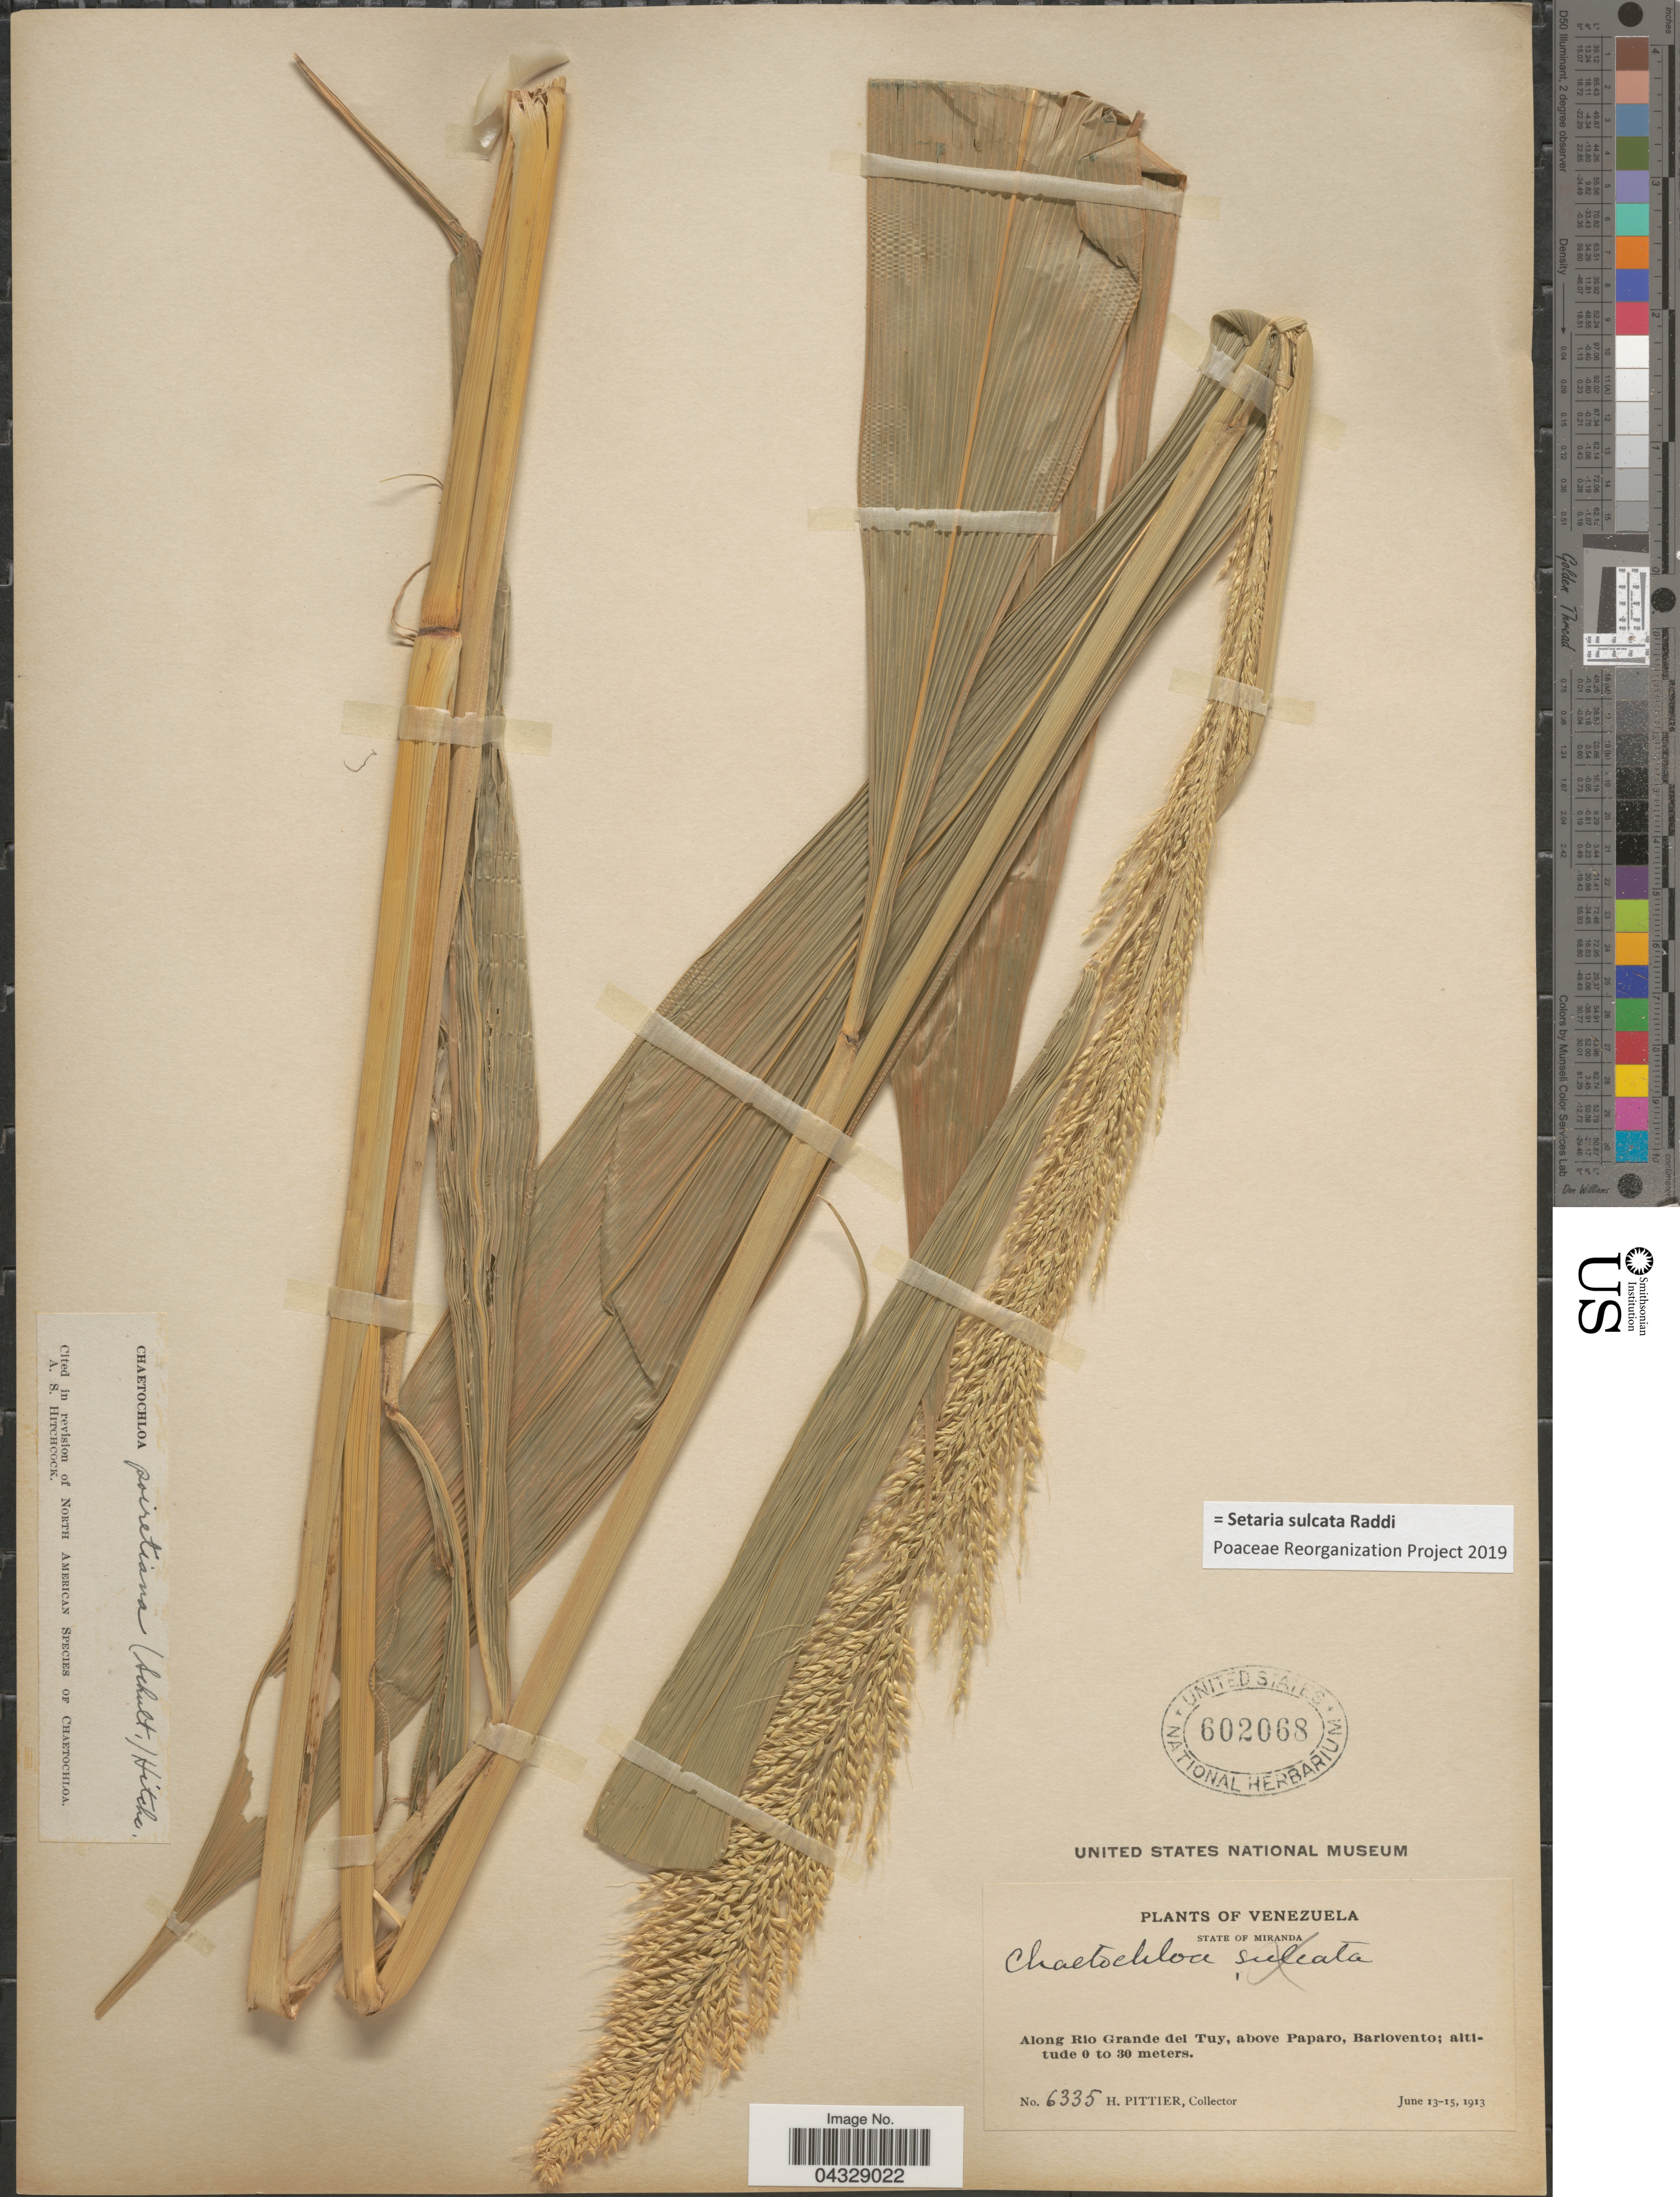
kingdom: Plantae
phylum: Tracheophyta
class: Liliopsida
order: Poales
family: Poaceae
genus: Setaria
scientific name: Setaria sulcata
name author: Raddi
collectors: H. F. Pittier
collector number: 6335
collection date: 1913-06-13/1913-06-15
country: Venezuela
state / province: Miranda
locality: Along Rio Grande del Tuy, above Paparo, Bariovento.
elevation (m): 0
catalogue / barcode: US 602068